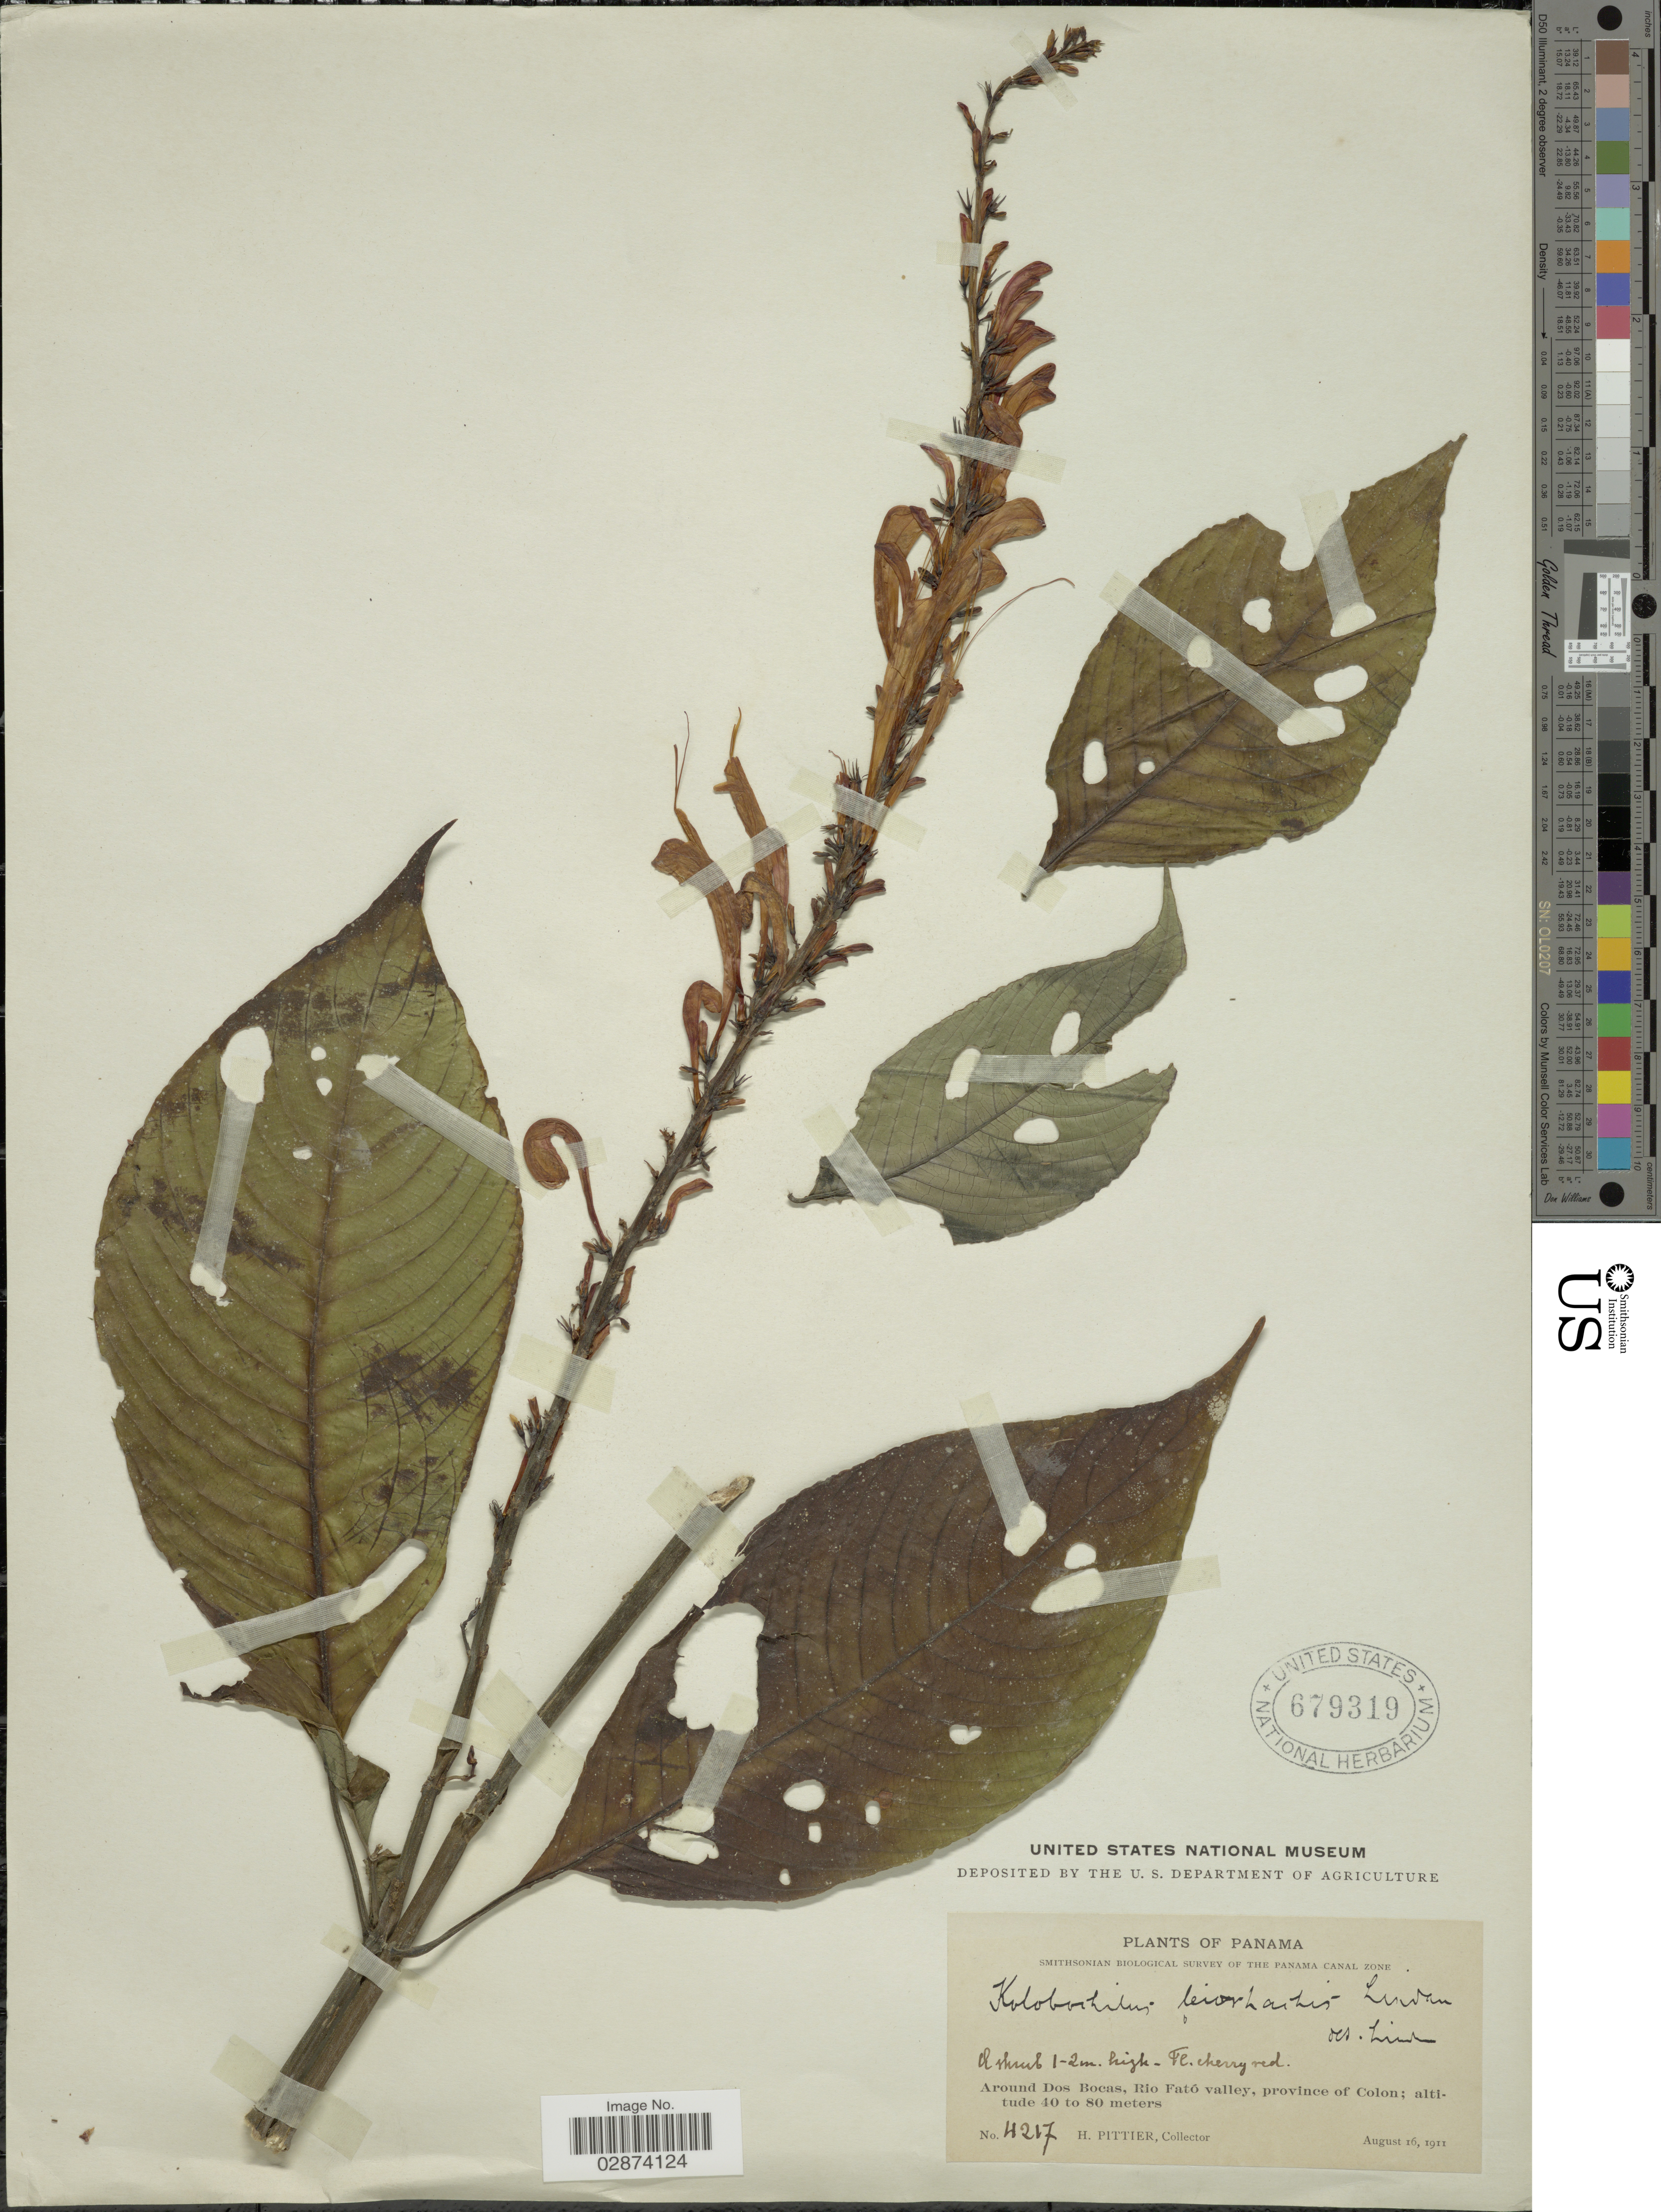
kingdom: Plantae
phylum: Tracheophyta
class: Magnoliopsida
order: Lamiales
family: Acanthaceae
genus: Razisea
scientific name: Razisea spicata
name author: Oerst.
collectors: H. F. Pittier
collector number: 4217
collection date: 1911-08-16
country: Panama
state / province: Colón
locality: Around Dos Bocas, Rio Fató valley, province of Colon.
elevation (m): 40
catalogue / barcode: US 679319